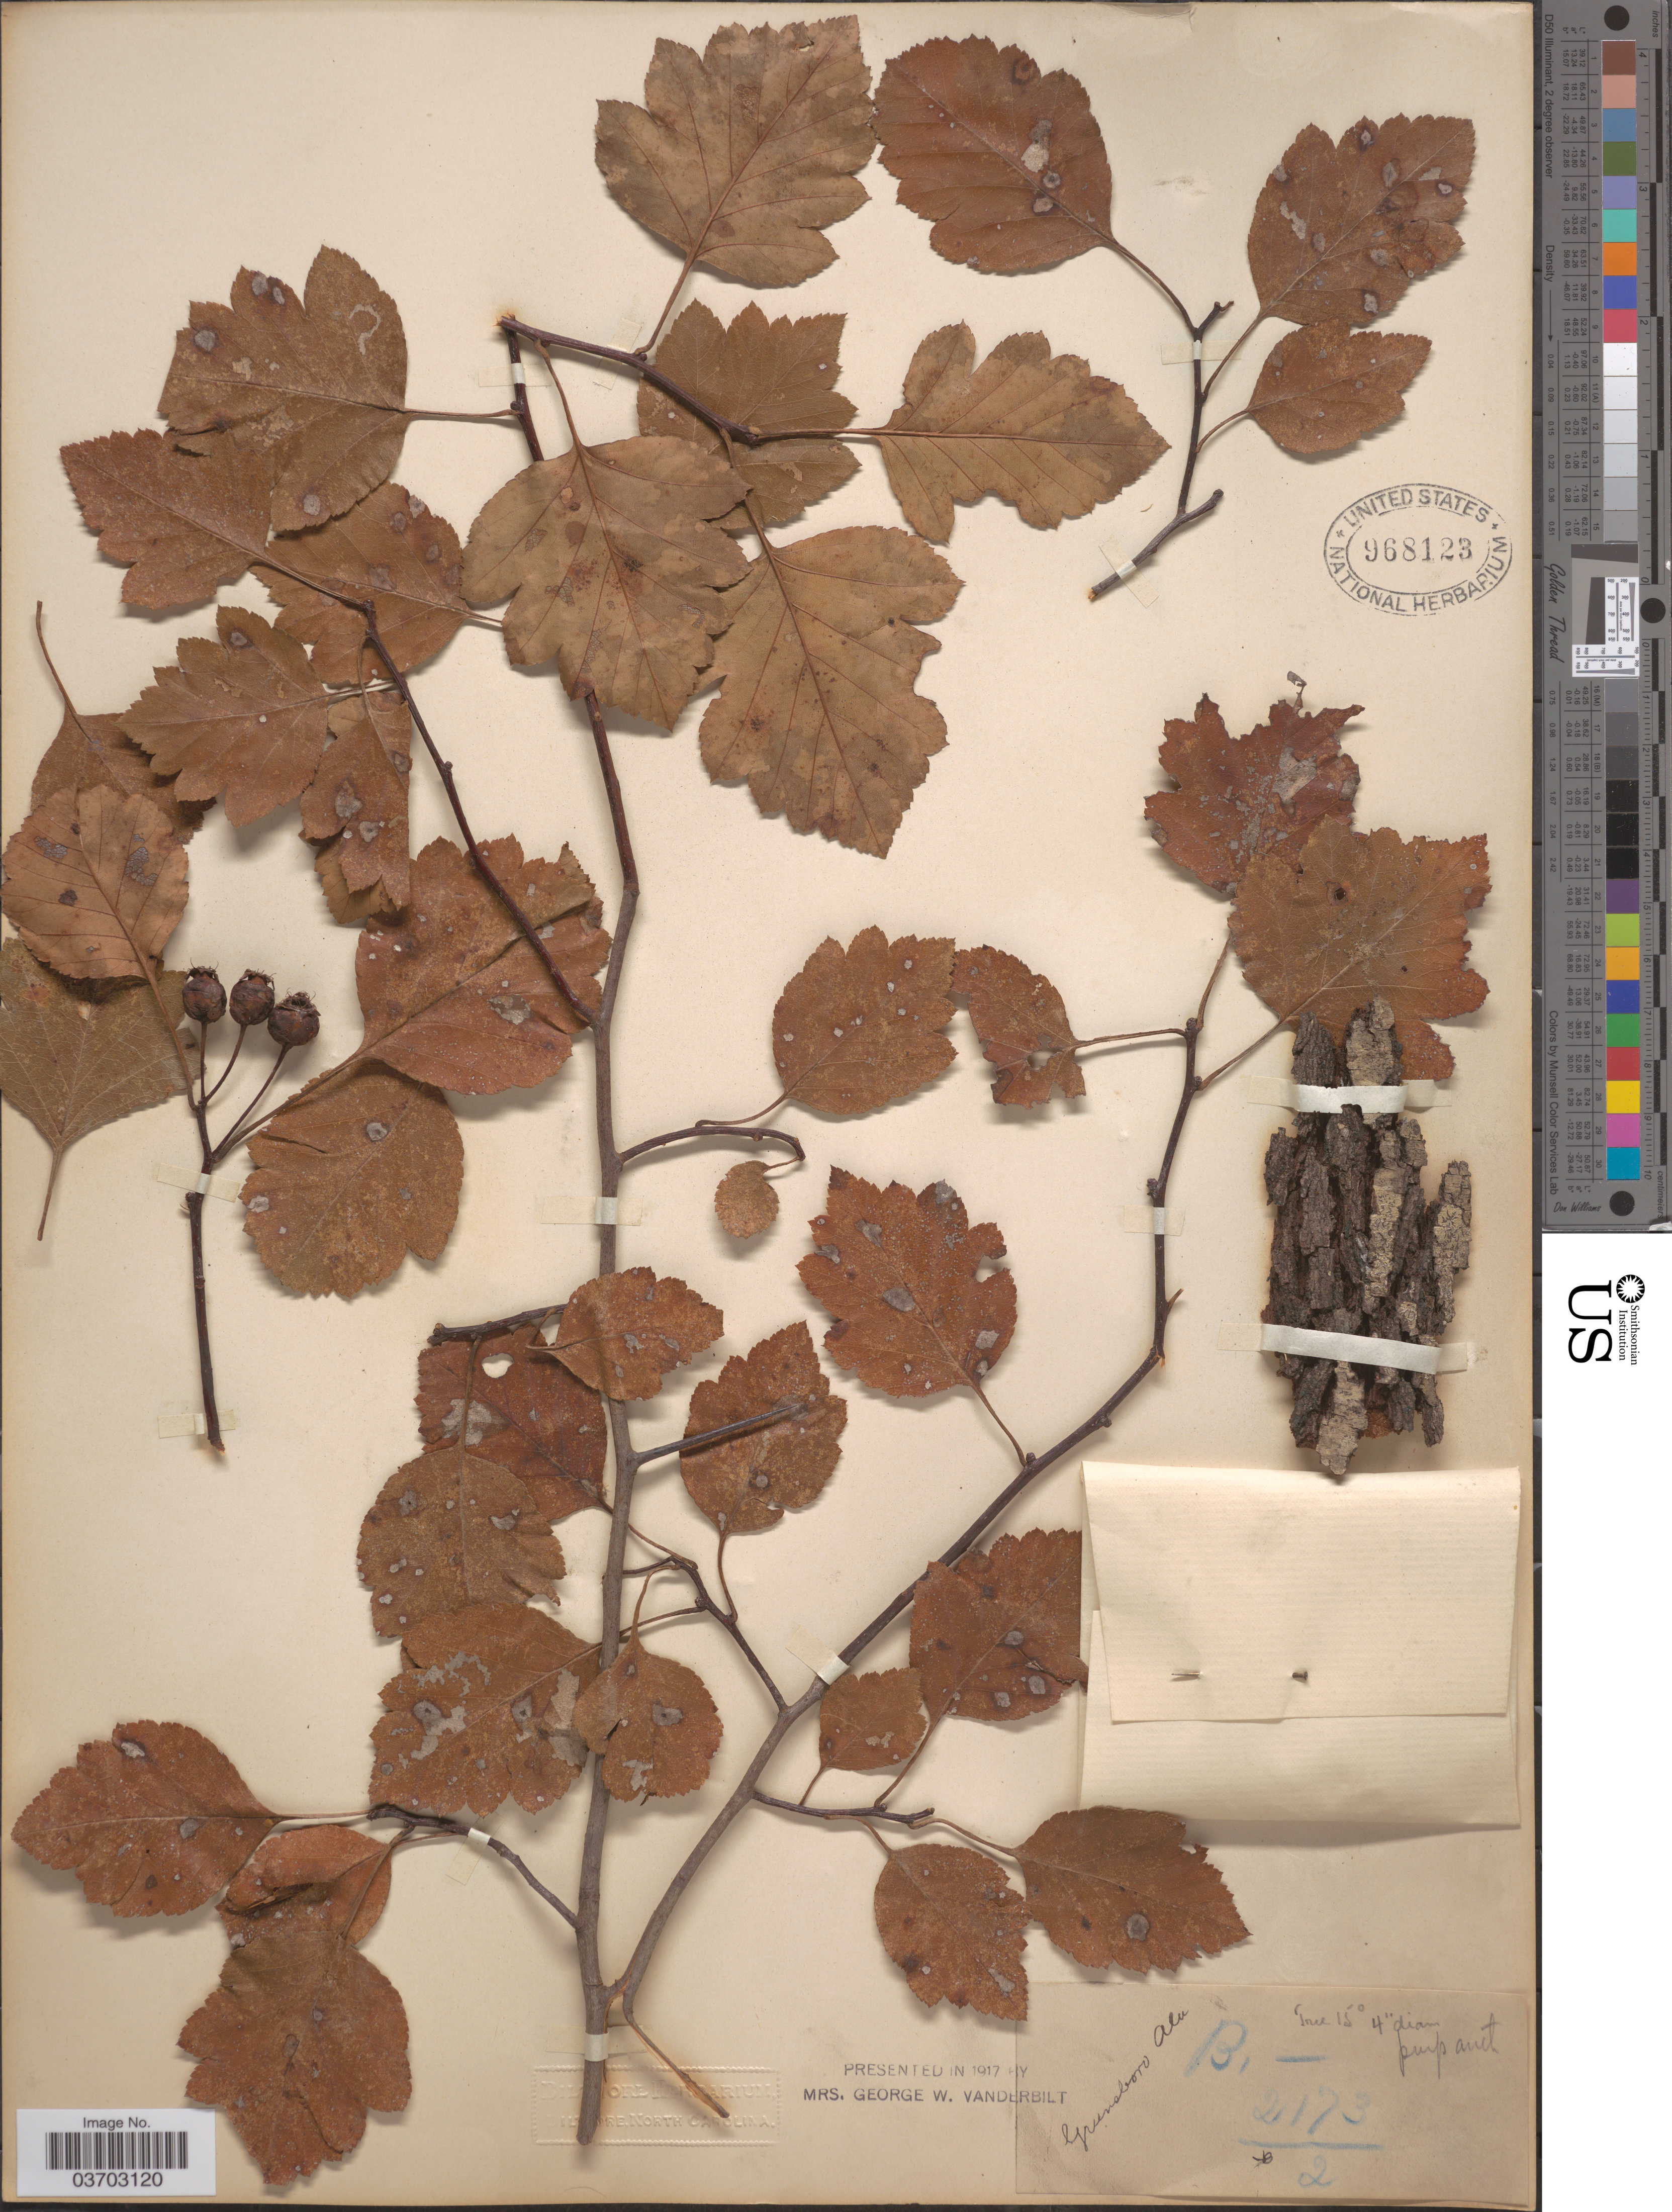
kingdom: Plantae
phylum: Tracheophyta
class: Magnoliopsida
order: Rosales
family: Rosaceae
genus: Crataegus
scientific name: Crataegus sp.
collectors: ex herb. Biltmore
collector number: B2173/2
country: United States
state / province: Alabama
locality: Greensboro.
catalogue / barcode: US 968123